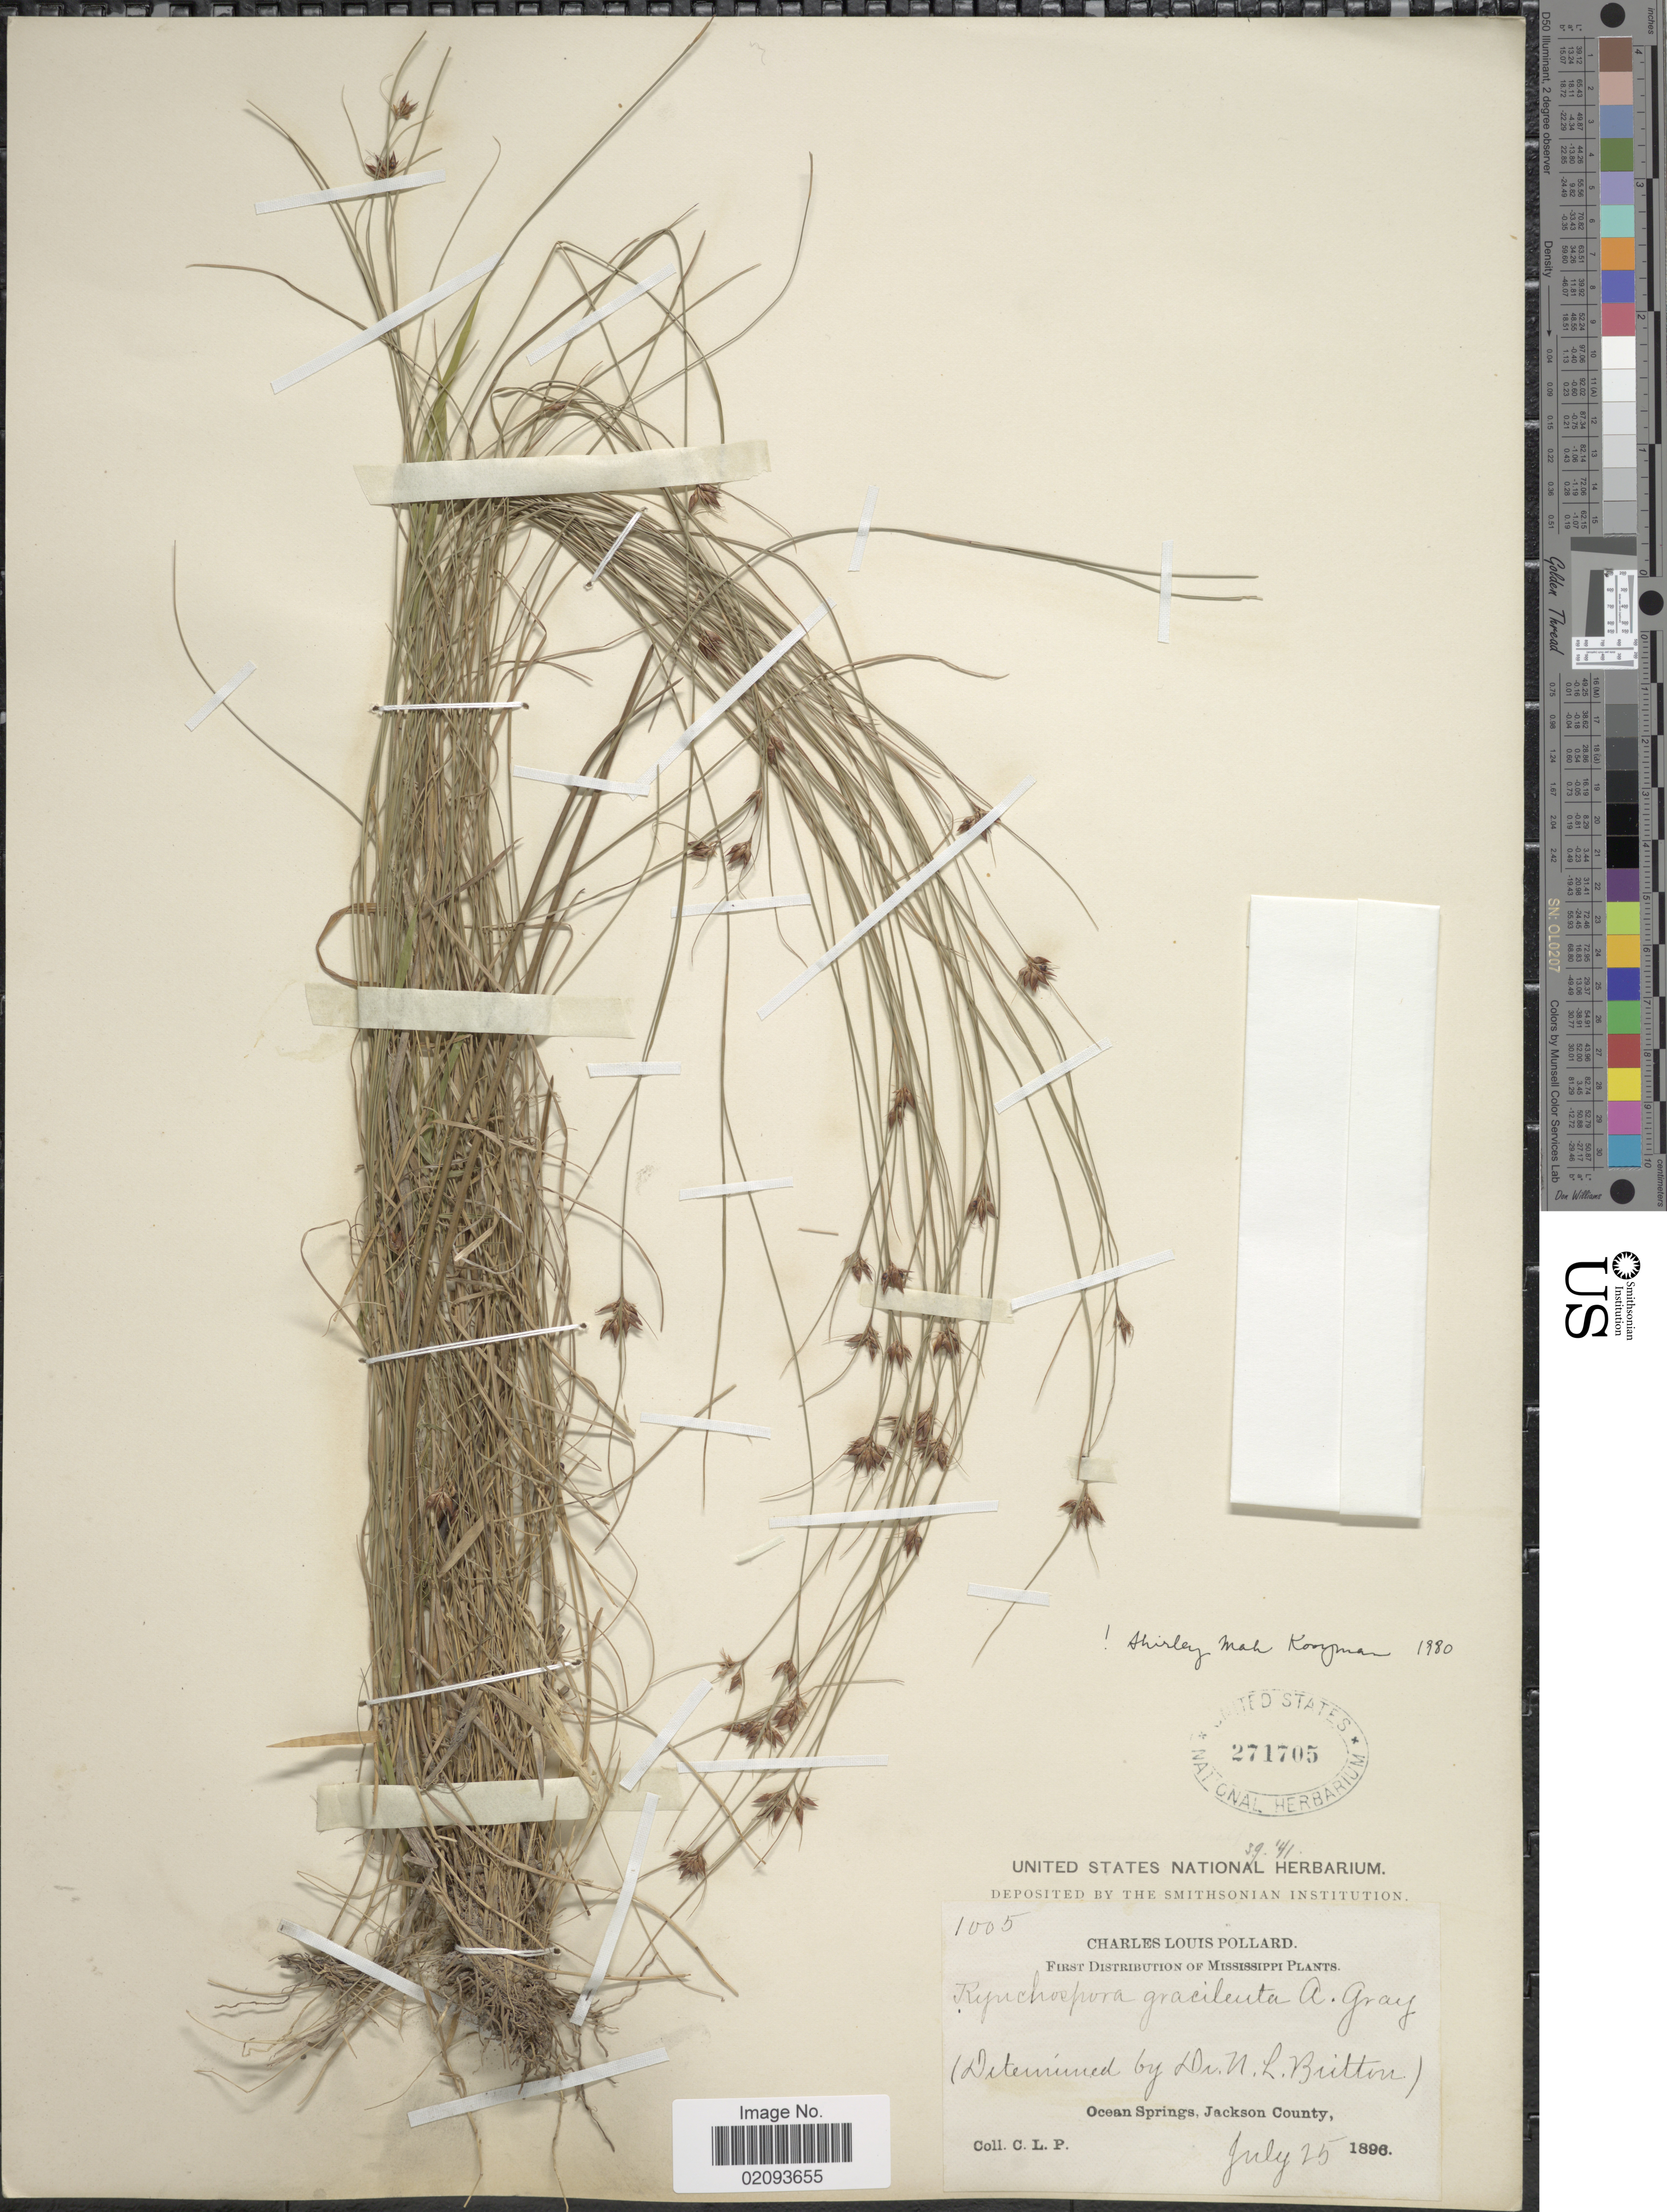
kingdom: Plantae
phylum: Tracheophyta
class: Liliopsida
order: Poales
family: Cyperaceae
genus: Rhynchospora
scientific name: Rhynchospora gracilenta A. Gray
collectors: C. L. Pollard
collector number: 1005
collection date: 1896-07-25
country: United States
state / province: Mississippi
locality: Ocean Springs, Jackson County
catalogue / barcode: US 271705